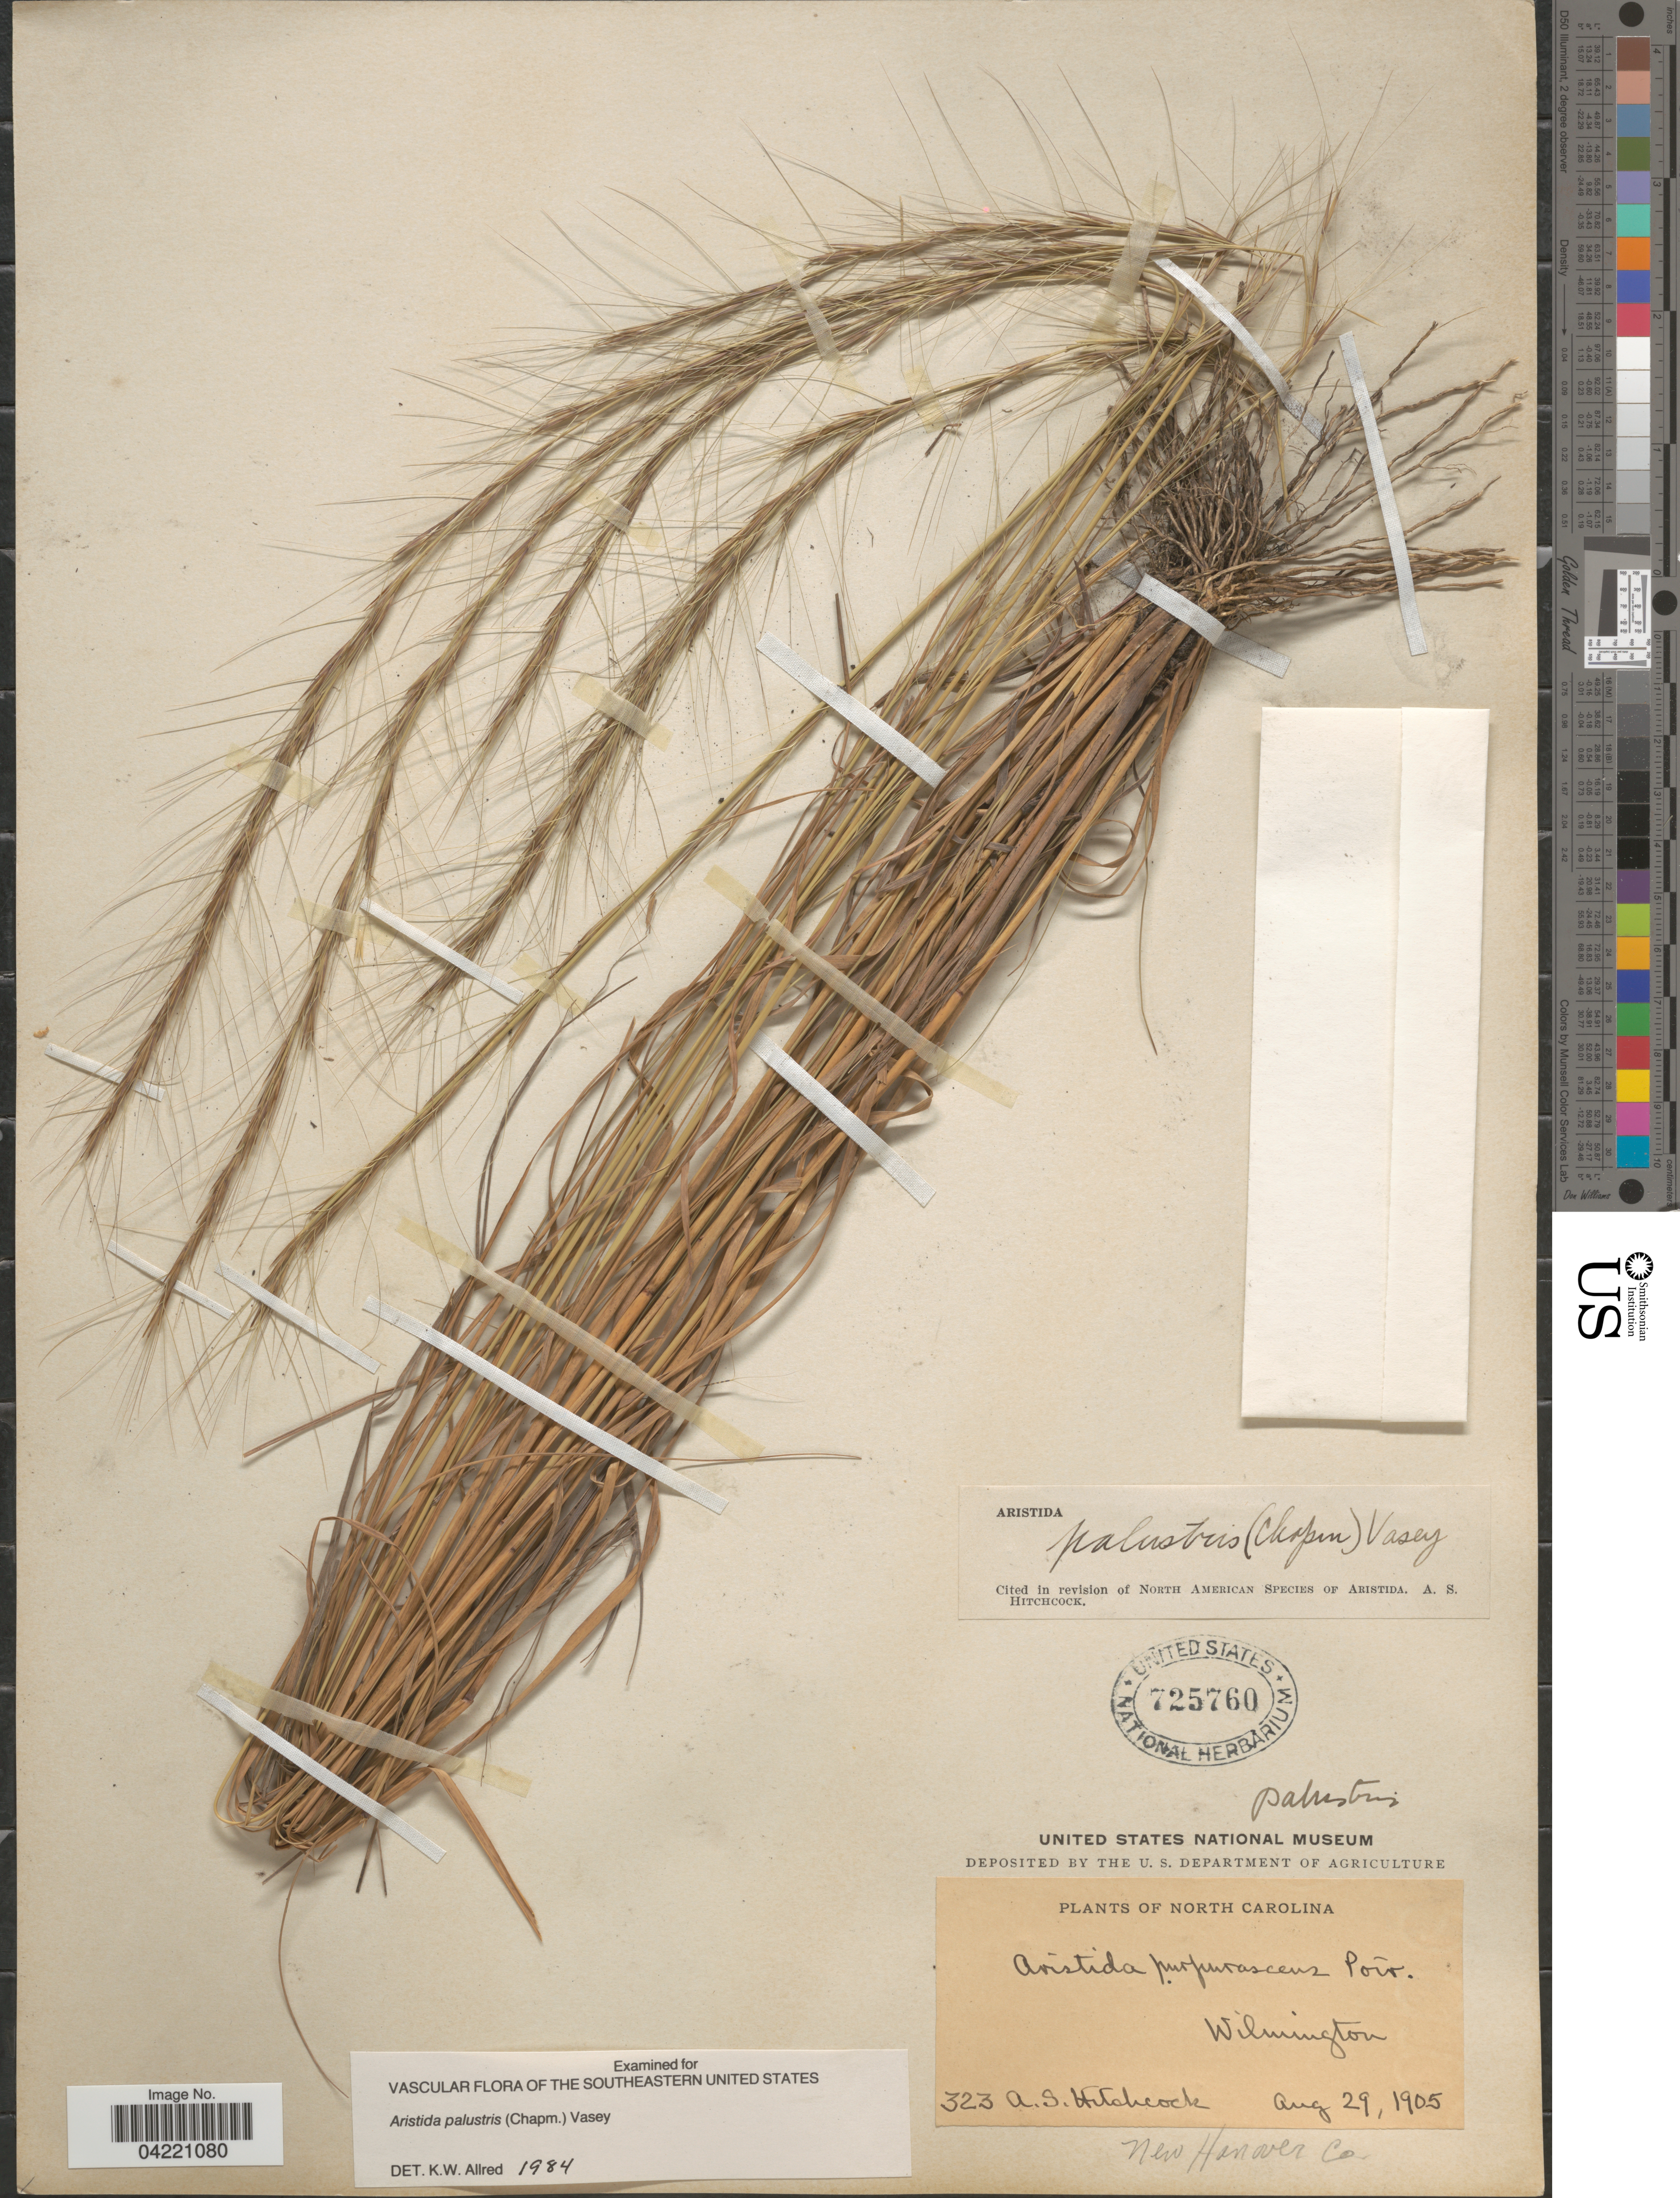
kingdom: Plantae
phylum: Tracheophyta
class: Liliopsida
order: Poales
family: Poaceae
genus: Aristida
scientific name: Aristida palustris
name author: (Chapm.) Vasey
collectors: A. S. Hitchcock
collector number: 323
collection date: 1905-08-29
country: United States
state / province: North Carolina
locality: Wilmington. New Hanover Co.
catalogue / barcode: US 725760